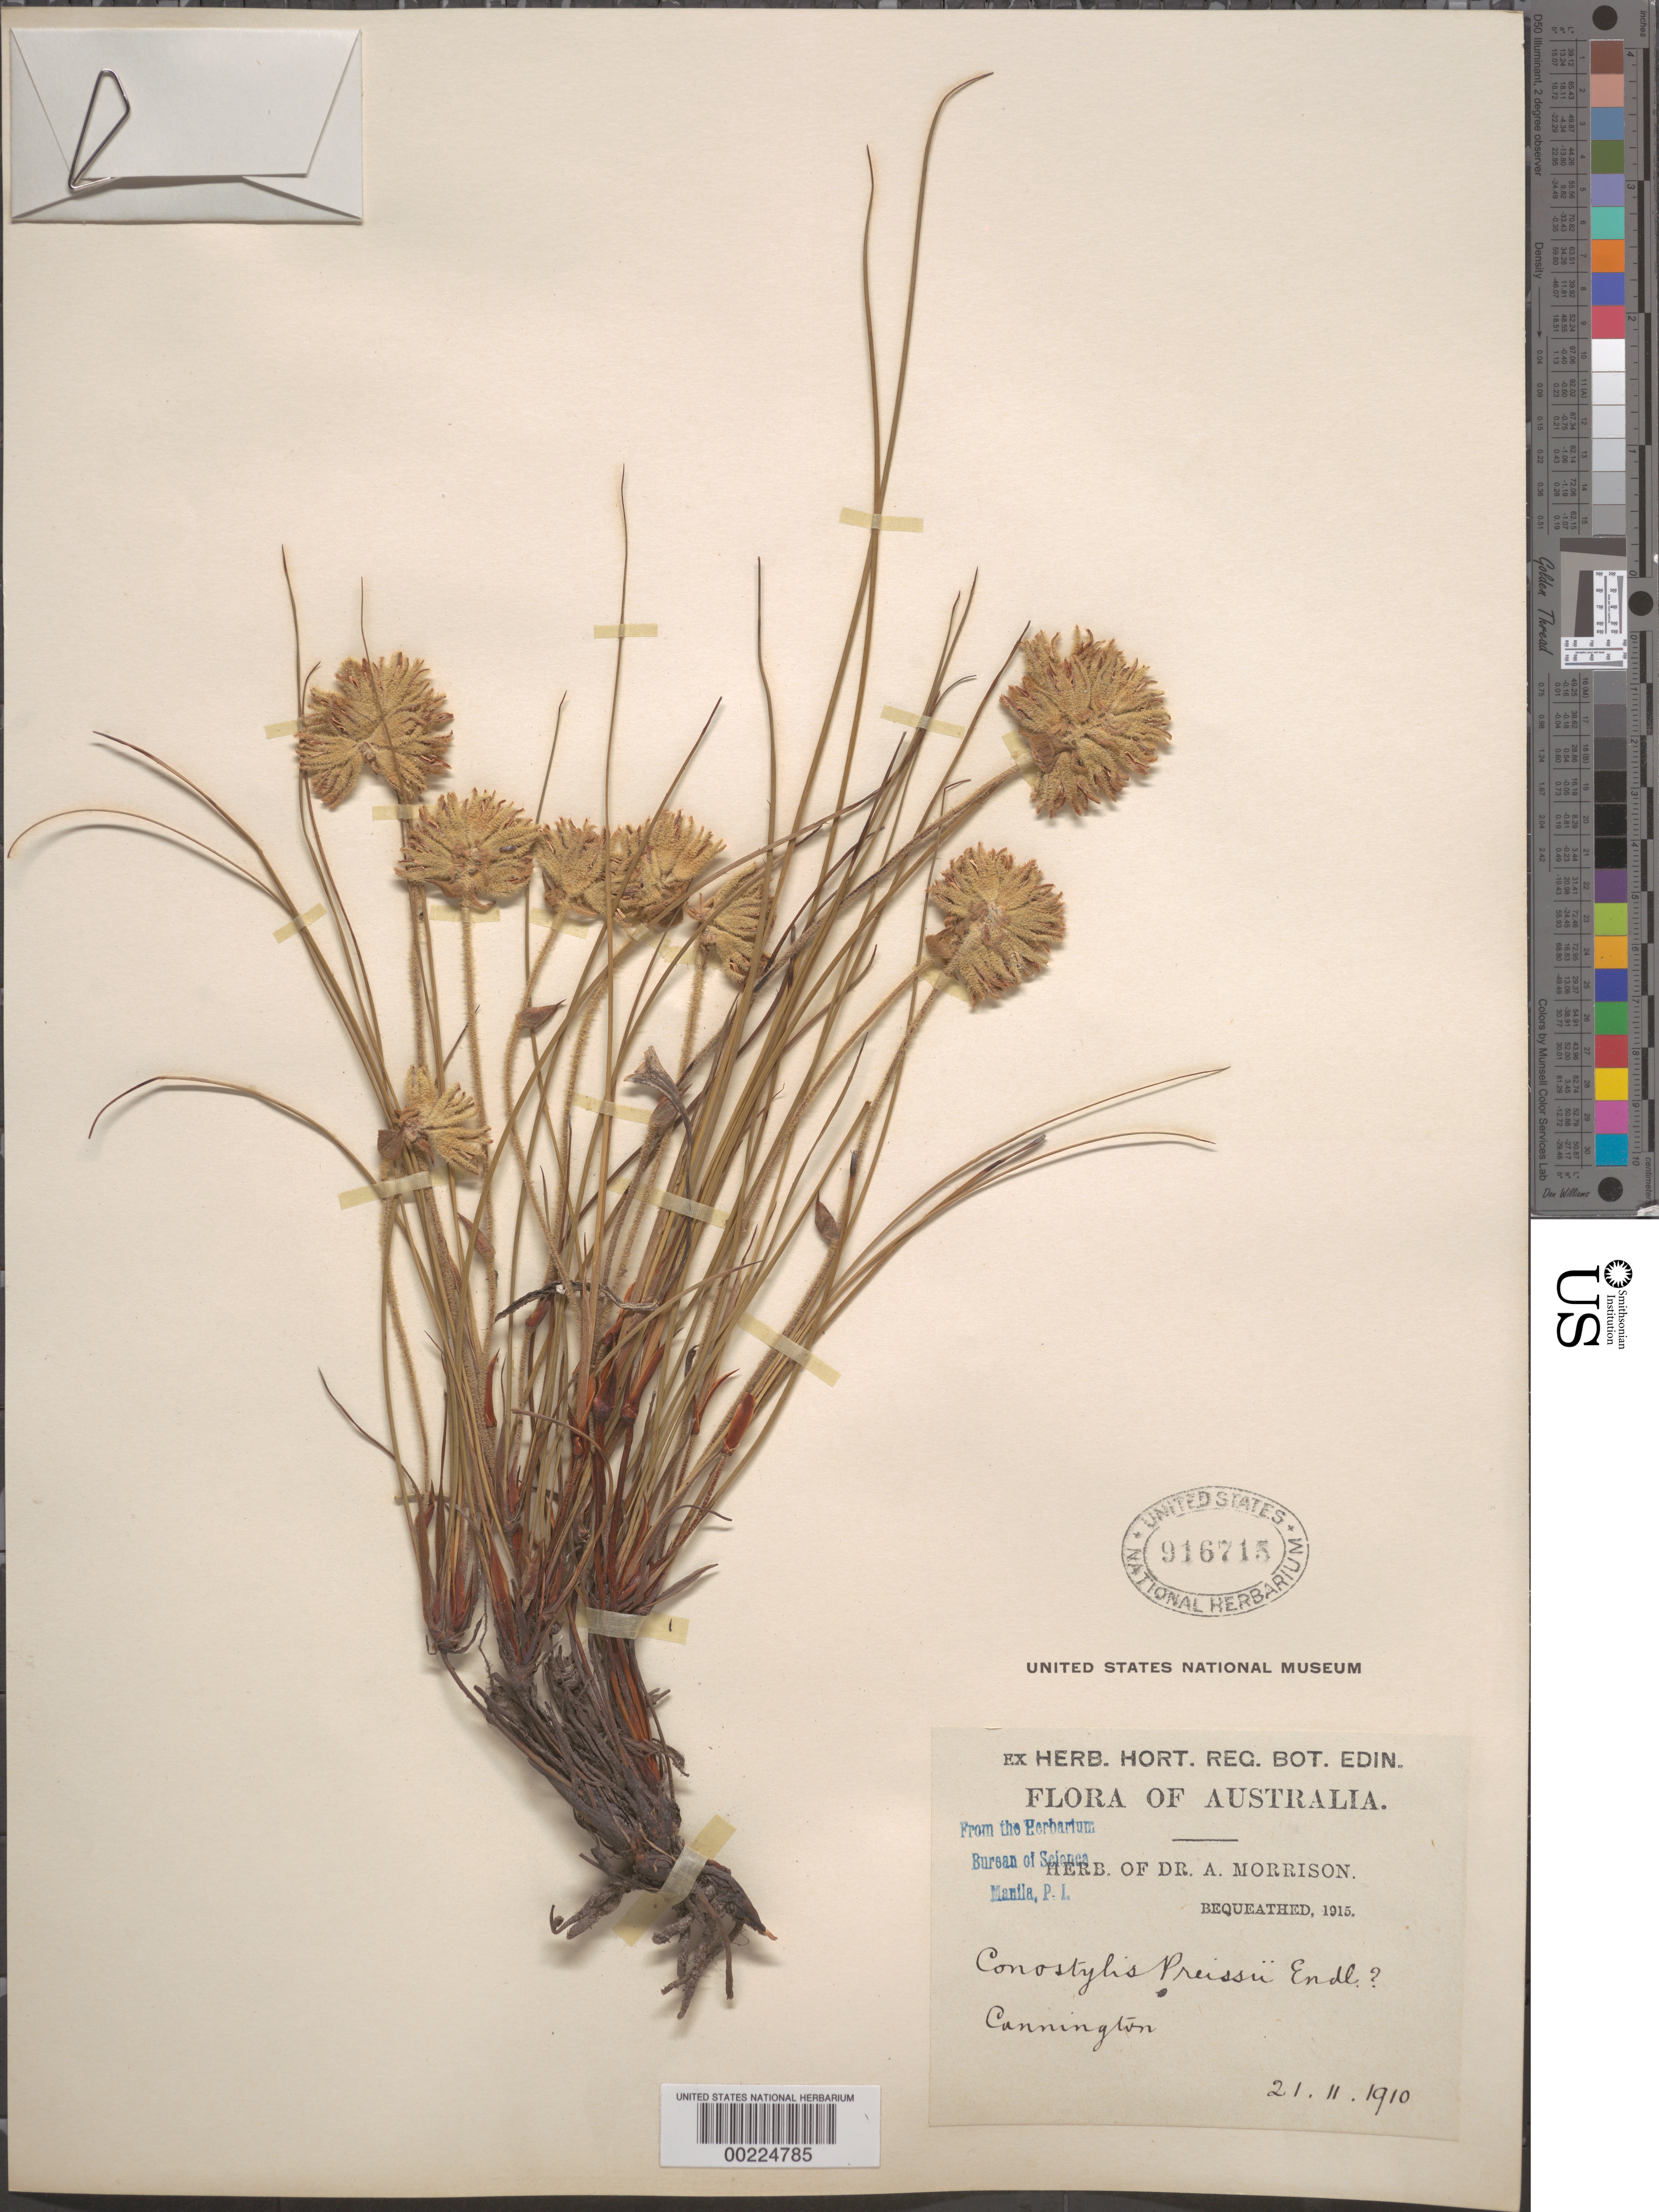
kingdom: Plantae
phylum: Tracheophyta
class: Liliopsida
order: Commelinales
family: Haemodoraceae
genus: Conostylis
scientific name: Conostylis preissii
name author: Endl.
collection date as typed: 21 Nov 1910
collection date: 1910-11-21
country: Australia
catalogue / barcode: US 916715